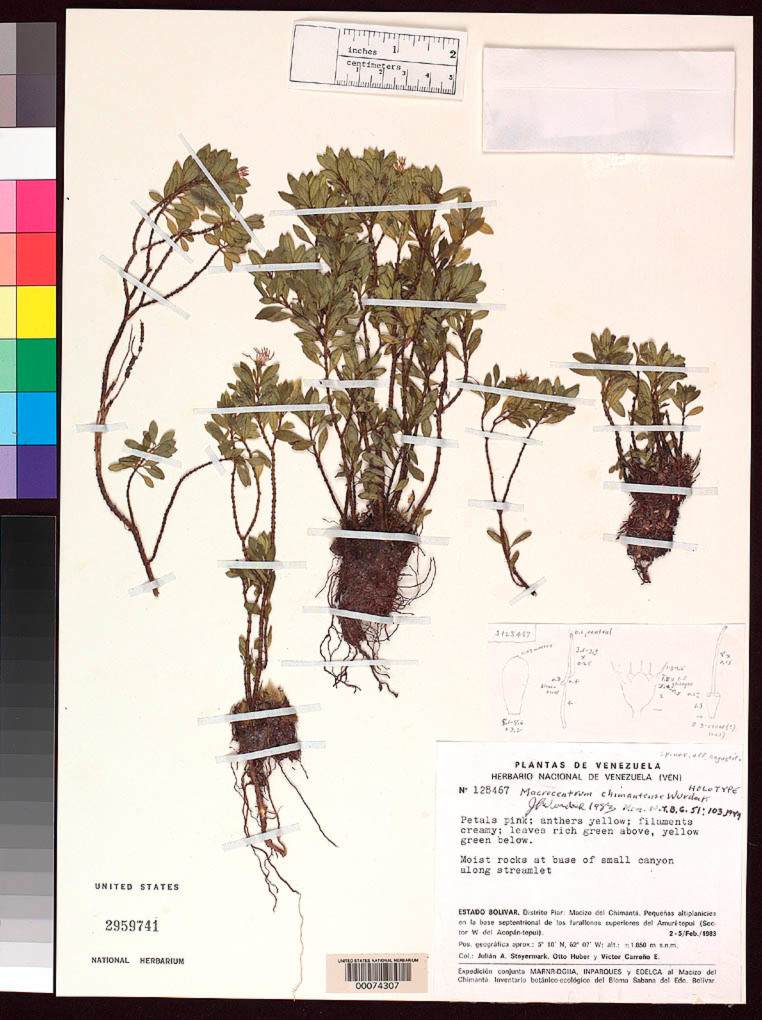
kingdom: Plantae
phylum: Tracheophyta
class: Magnoliopsida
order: Myrtales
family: Melastomataceae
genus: Macrocentrum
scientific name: Macrocentrum chimantense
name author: Wurdack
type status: Holotype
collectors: J. Steyermark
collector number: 128467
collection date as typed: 02 Feb 1983 to 05 Feb 1983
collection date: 1983-02-02/1983-02-05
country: Venezuela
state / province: Bolivar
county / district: Piar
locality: Macizo del Chimanta, northern cliffs of Amuri-Tepui, W of Acopan-Tepui.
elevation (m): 1850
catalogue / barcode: US 2959741